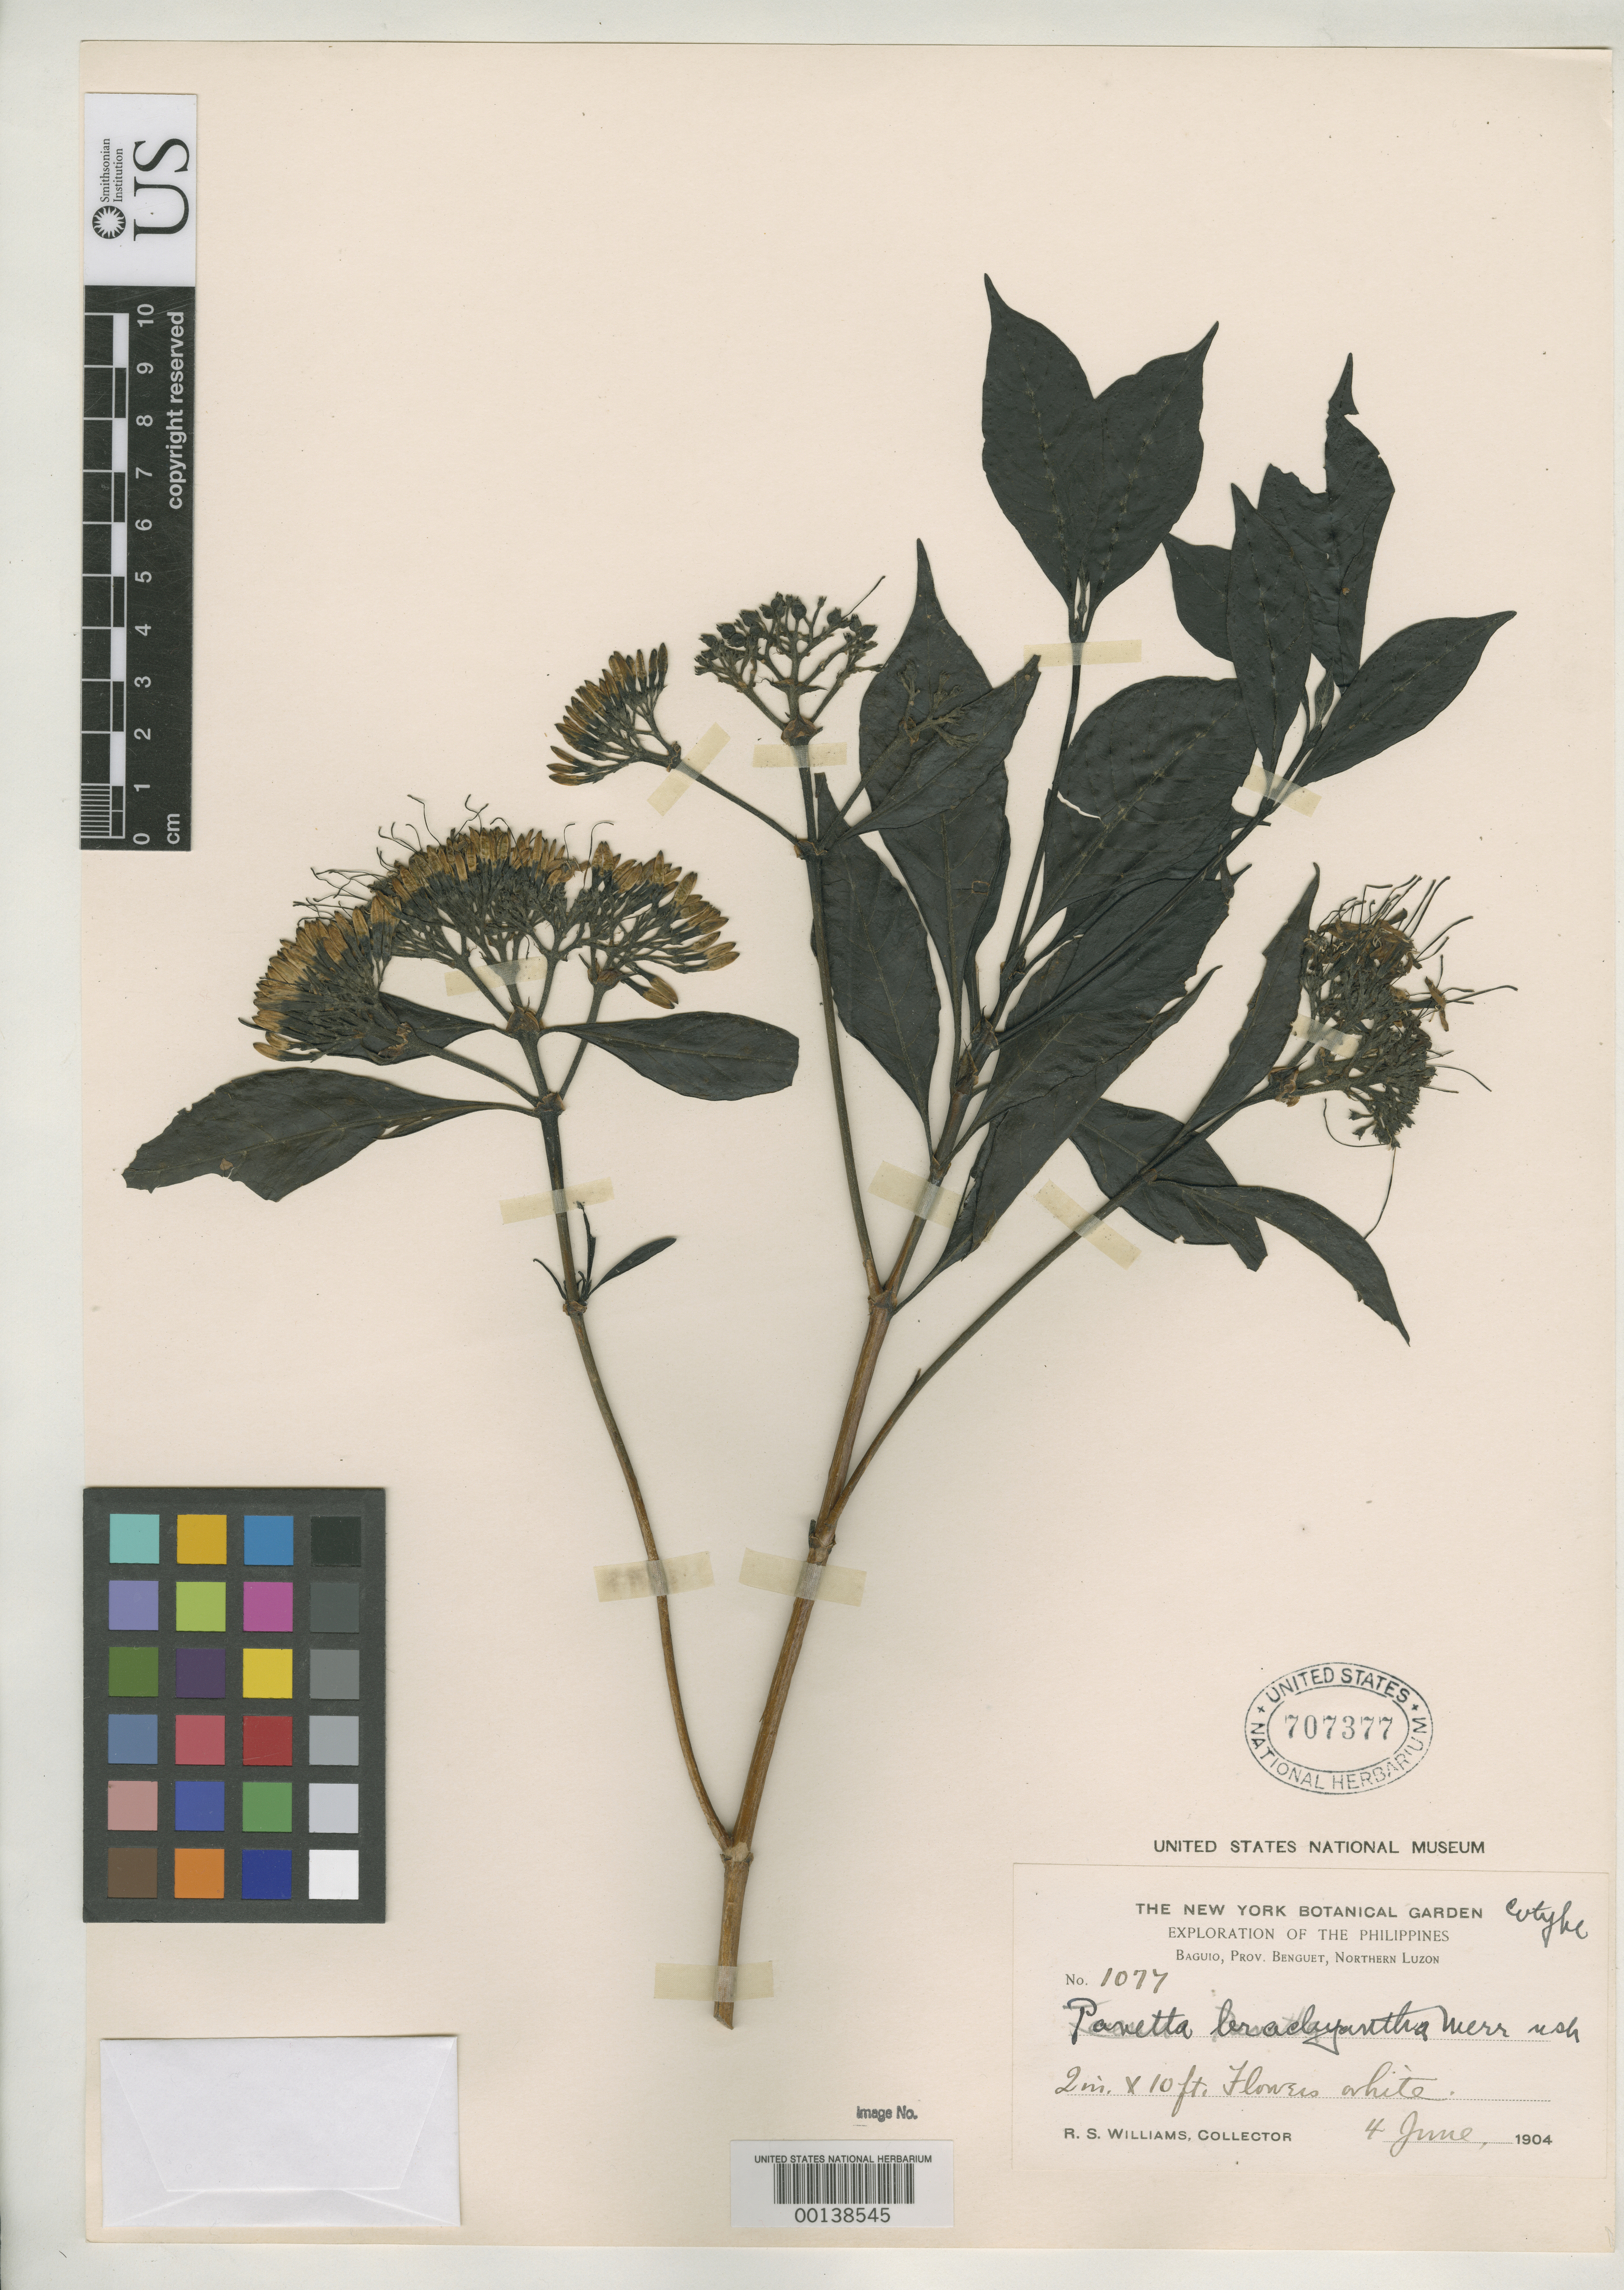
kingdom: Plantae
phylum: Tracheophyta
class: Magnoliopsida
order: Gentianales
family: Rubiaceae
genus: Pavetta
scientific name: Pavetta brachyantha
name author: Merr.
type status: Possible Isotype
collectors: R. S. Williams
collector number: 1077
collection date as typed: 04 Jun 1904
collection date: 1904-06-04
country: Philippines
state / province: Cordillera (Administrative Region)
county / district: Benguet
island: Luzon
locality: Baguio.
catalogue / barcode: US 707377